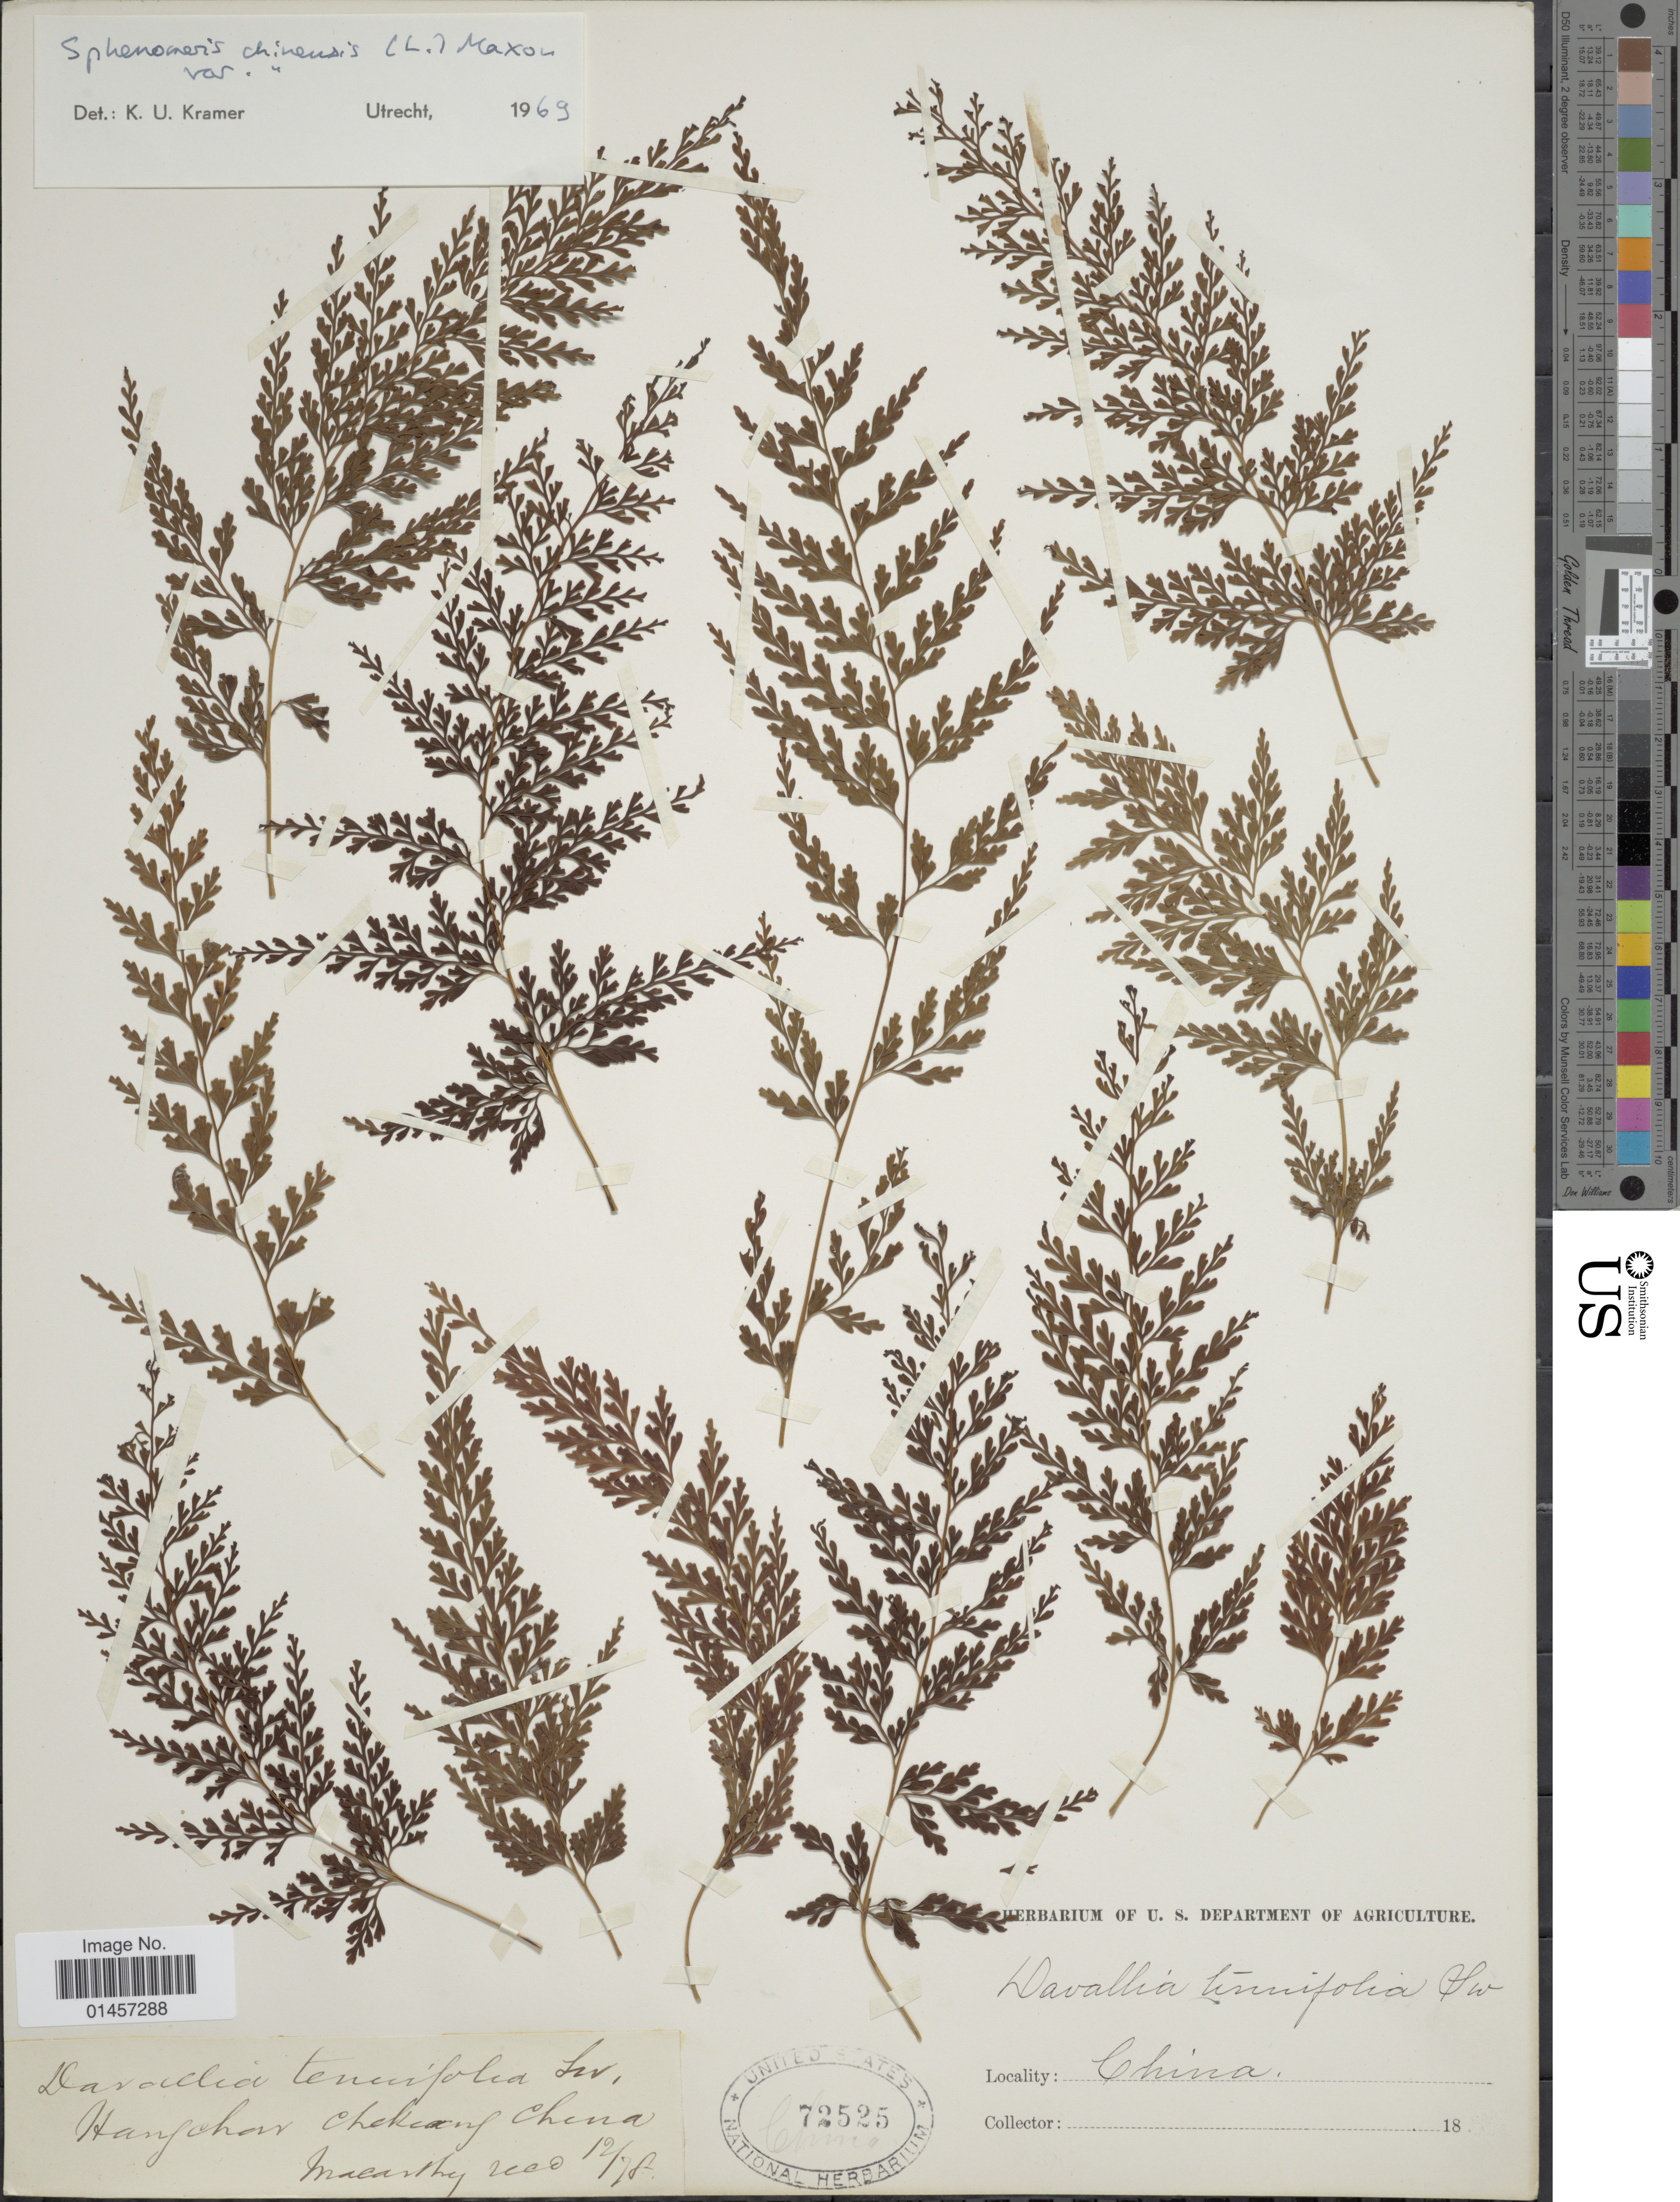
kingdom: Plantae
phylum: Tracheophyta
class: Polypodiopsida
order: Polypodiales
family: Lindsaeaceae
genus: Sphenomeris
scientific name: Sphenomeris chinensis var. chinensis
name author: (L.) Maxon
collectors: Macarthy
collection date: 1878-12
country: China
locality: Hanschan Chekiang China [interpreted]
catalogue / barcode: US 72525